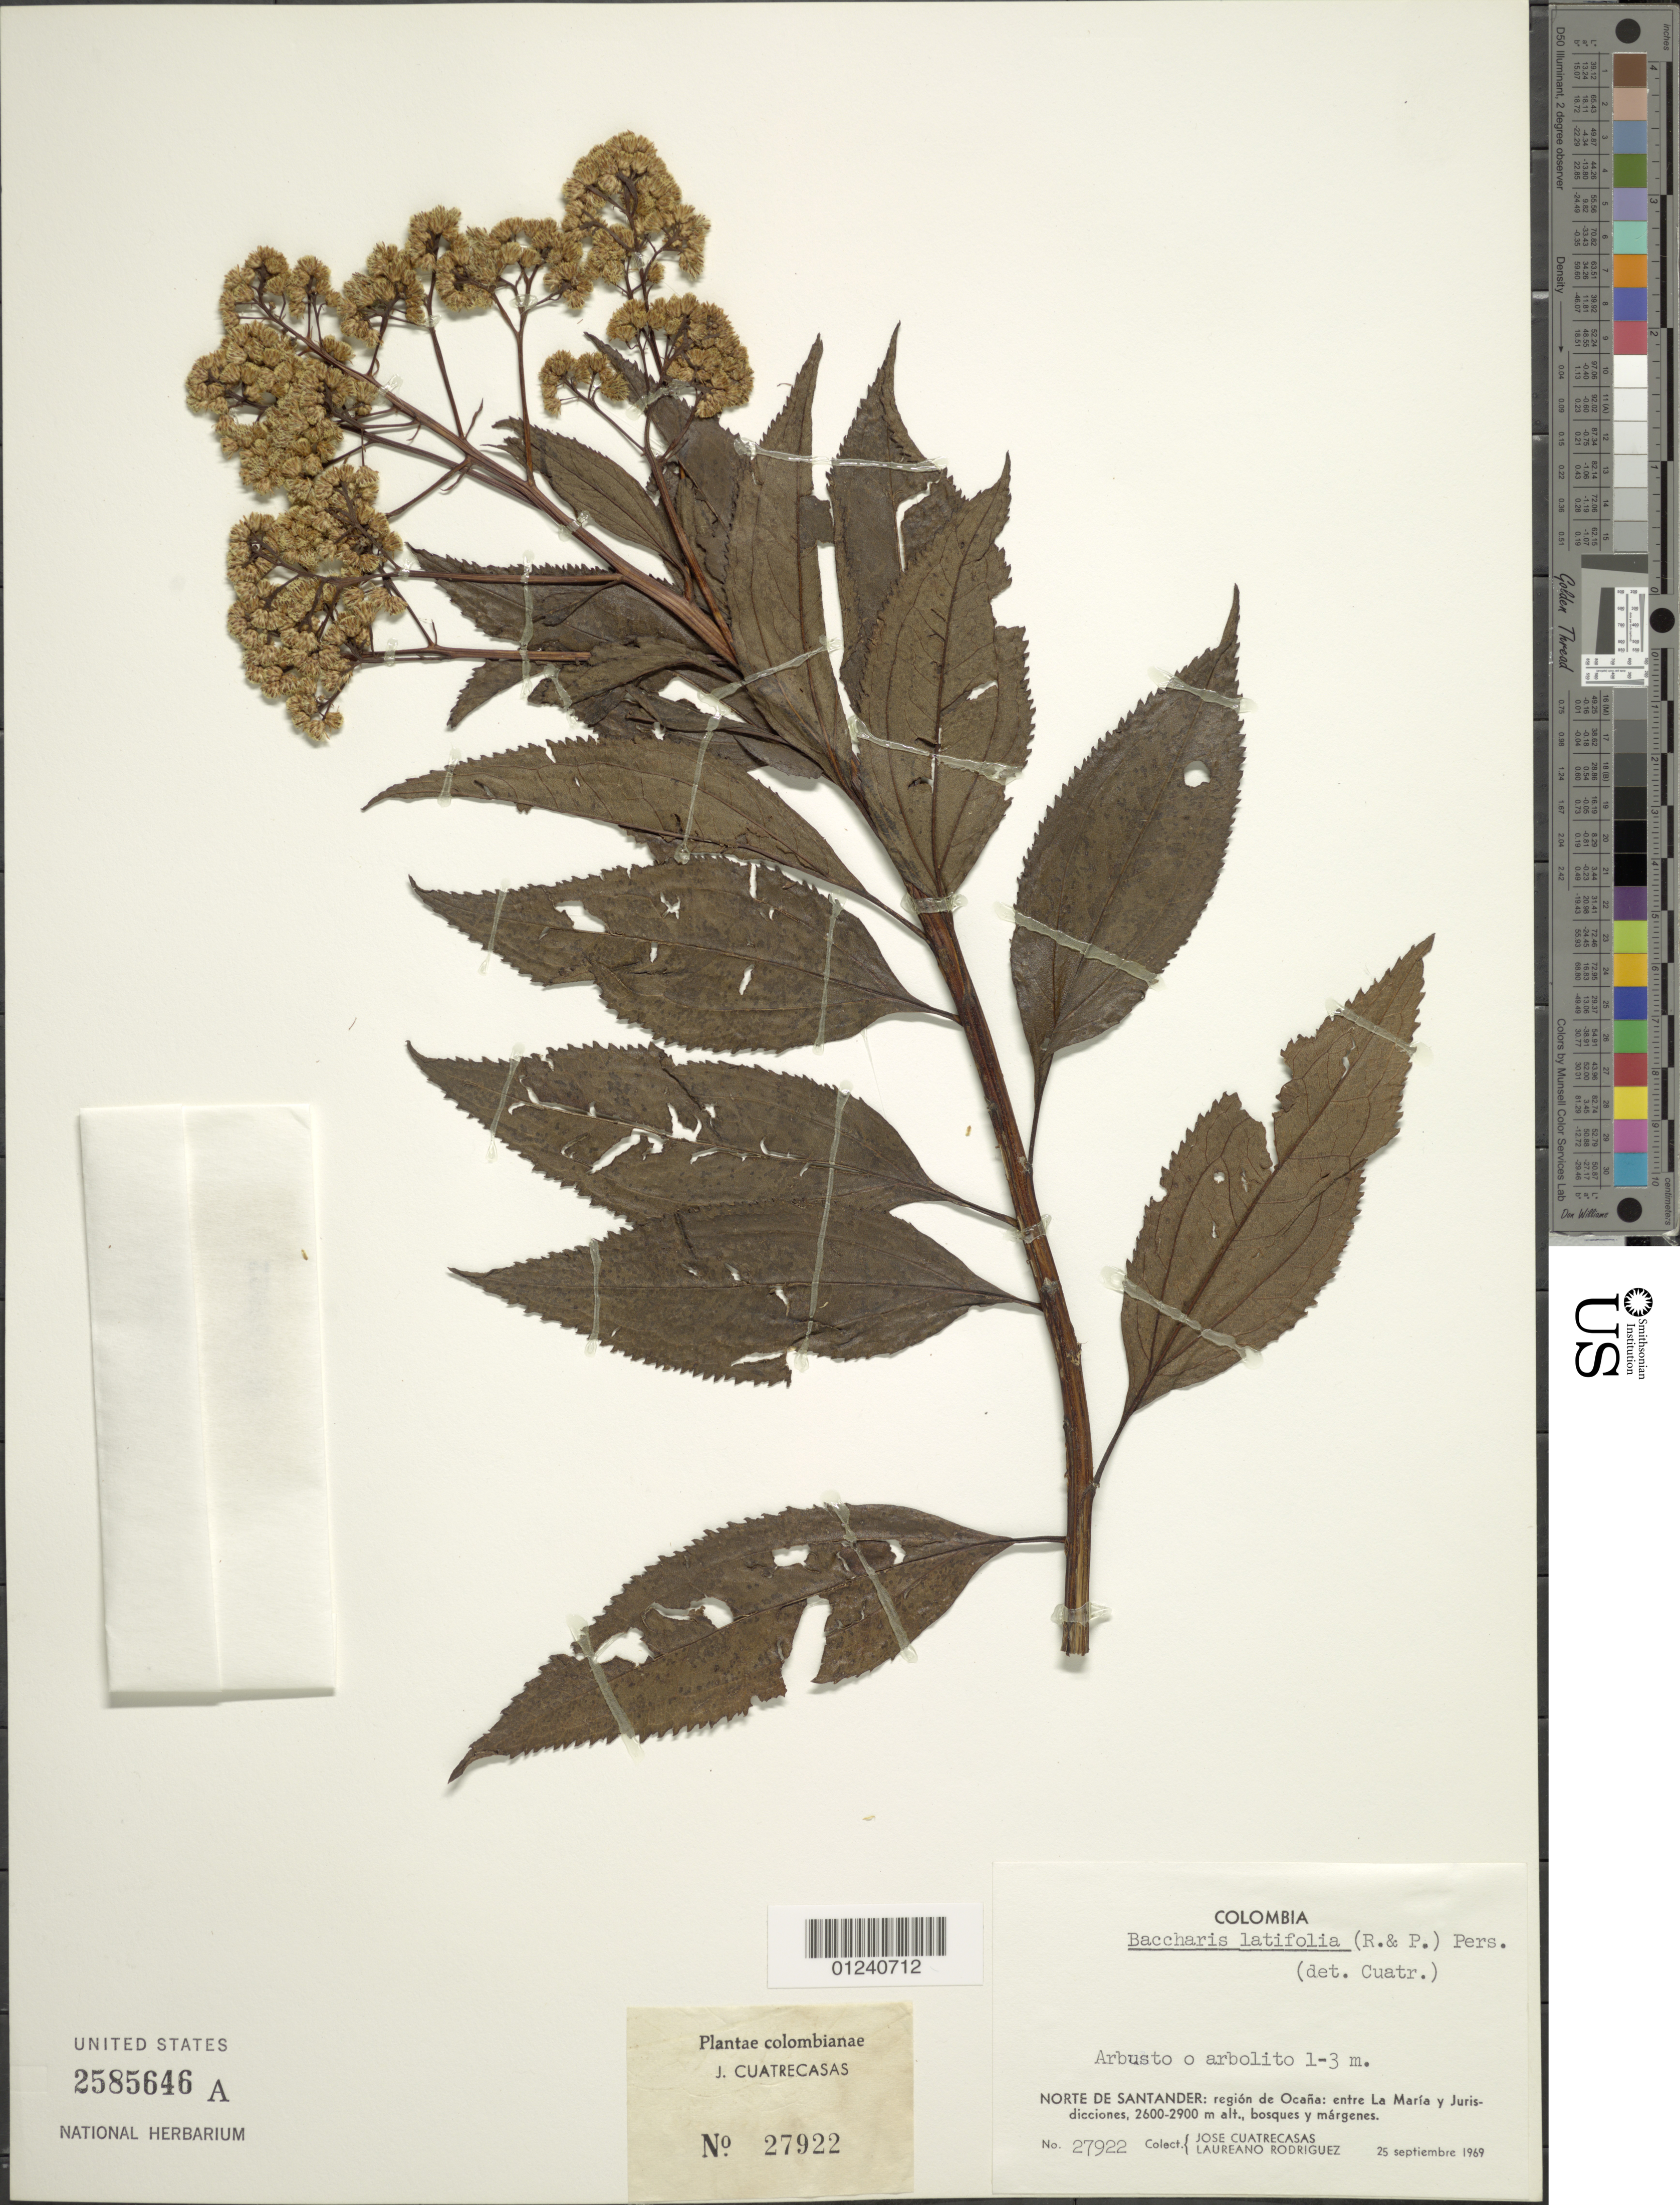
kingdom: Plantae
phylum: Tracheophyta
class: Magnoliopsida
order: Asterales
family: Asteraceae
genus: Baccharis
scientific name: Baccharis latifolia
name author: (Ruiz & Pav.) Pers.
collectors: J. Cuatrecasas & L. Rodriguez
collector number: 27922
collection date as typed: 25 Sep 1969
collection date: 1969-09-25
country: Colombia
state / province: Norte de Santander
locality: Región de Ocaña, entre la Maria y Jurisdicciones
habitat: bosques y margenes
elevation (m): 2600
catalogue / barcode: US 2585646A